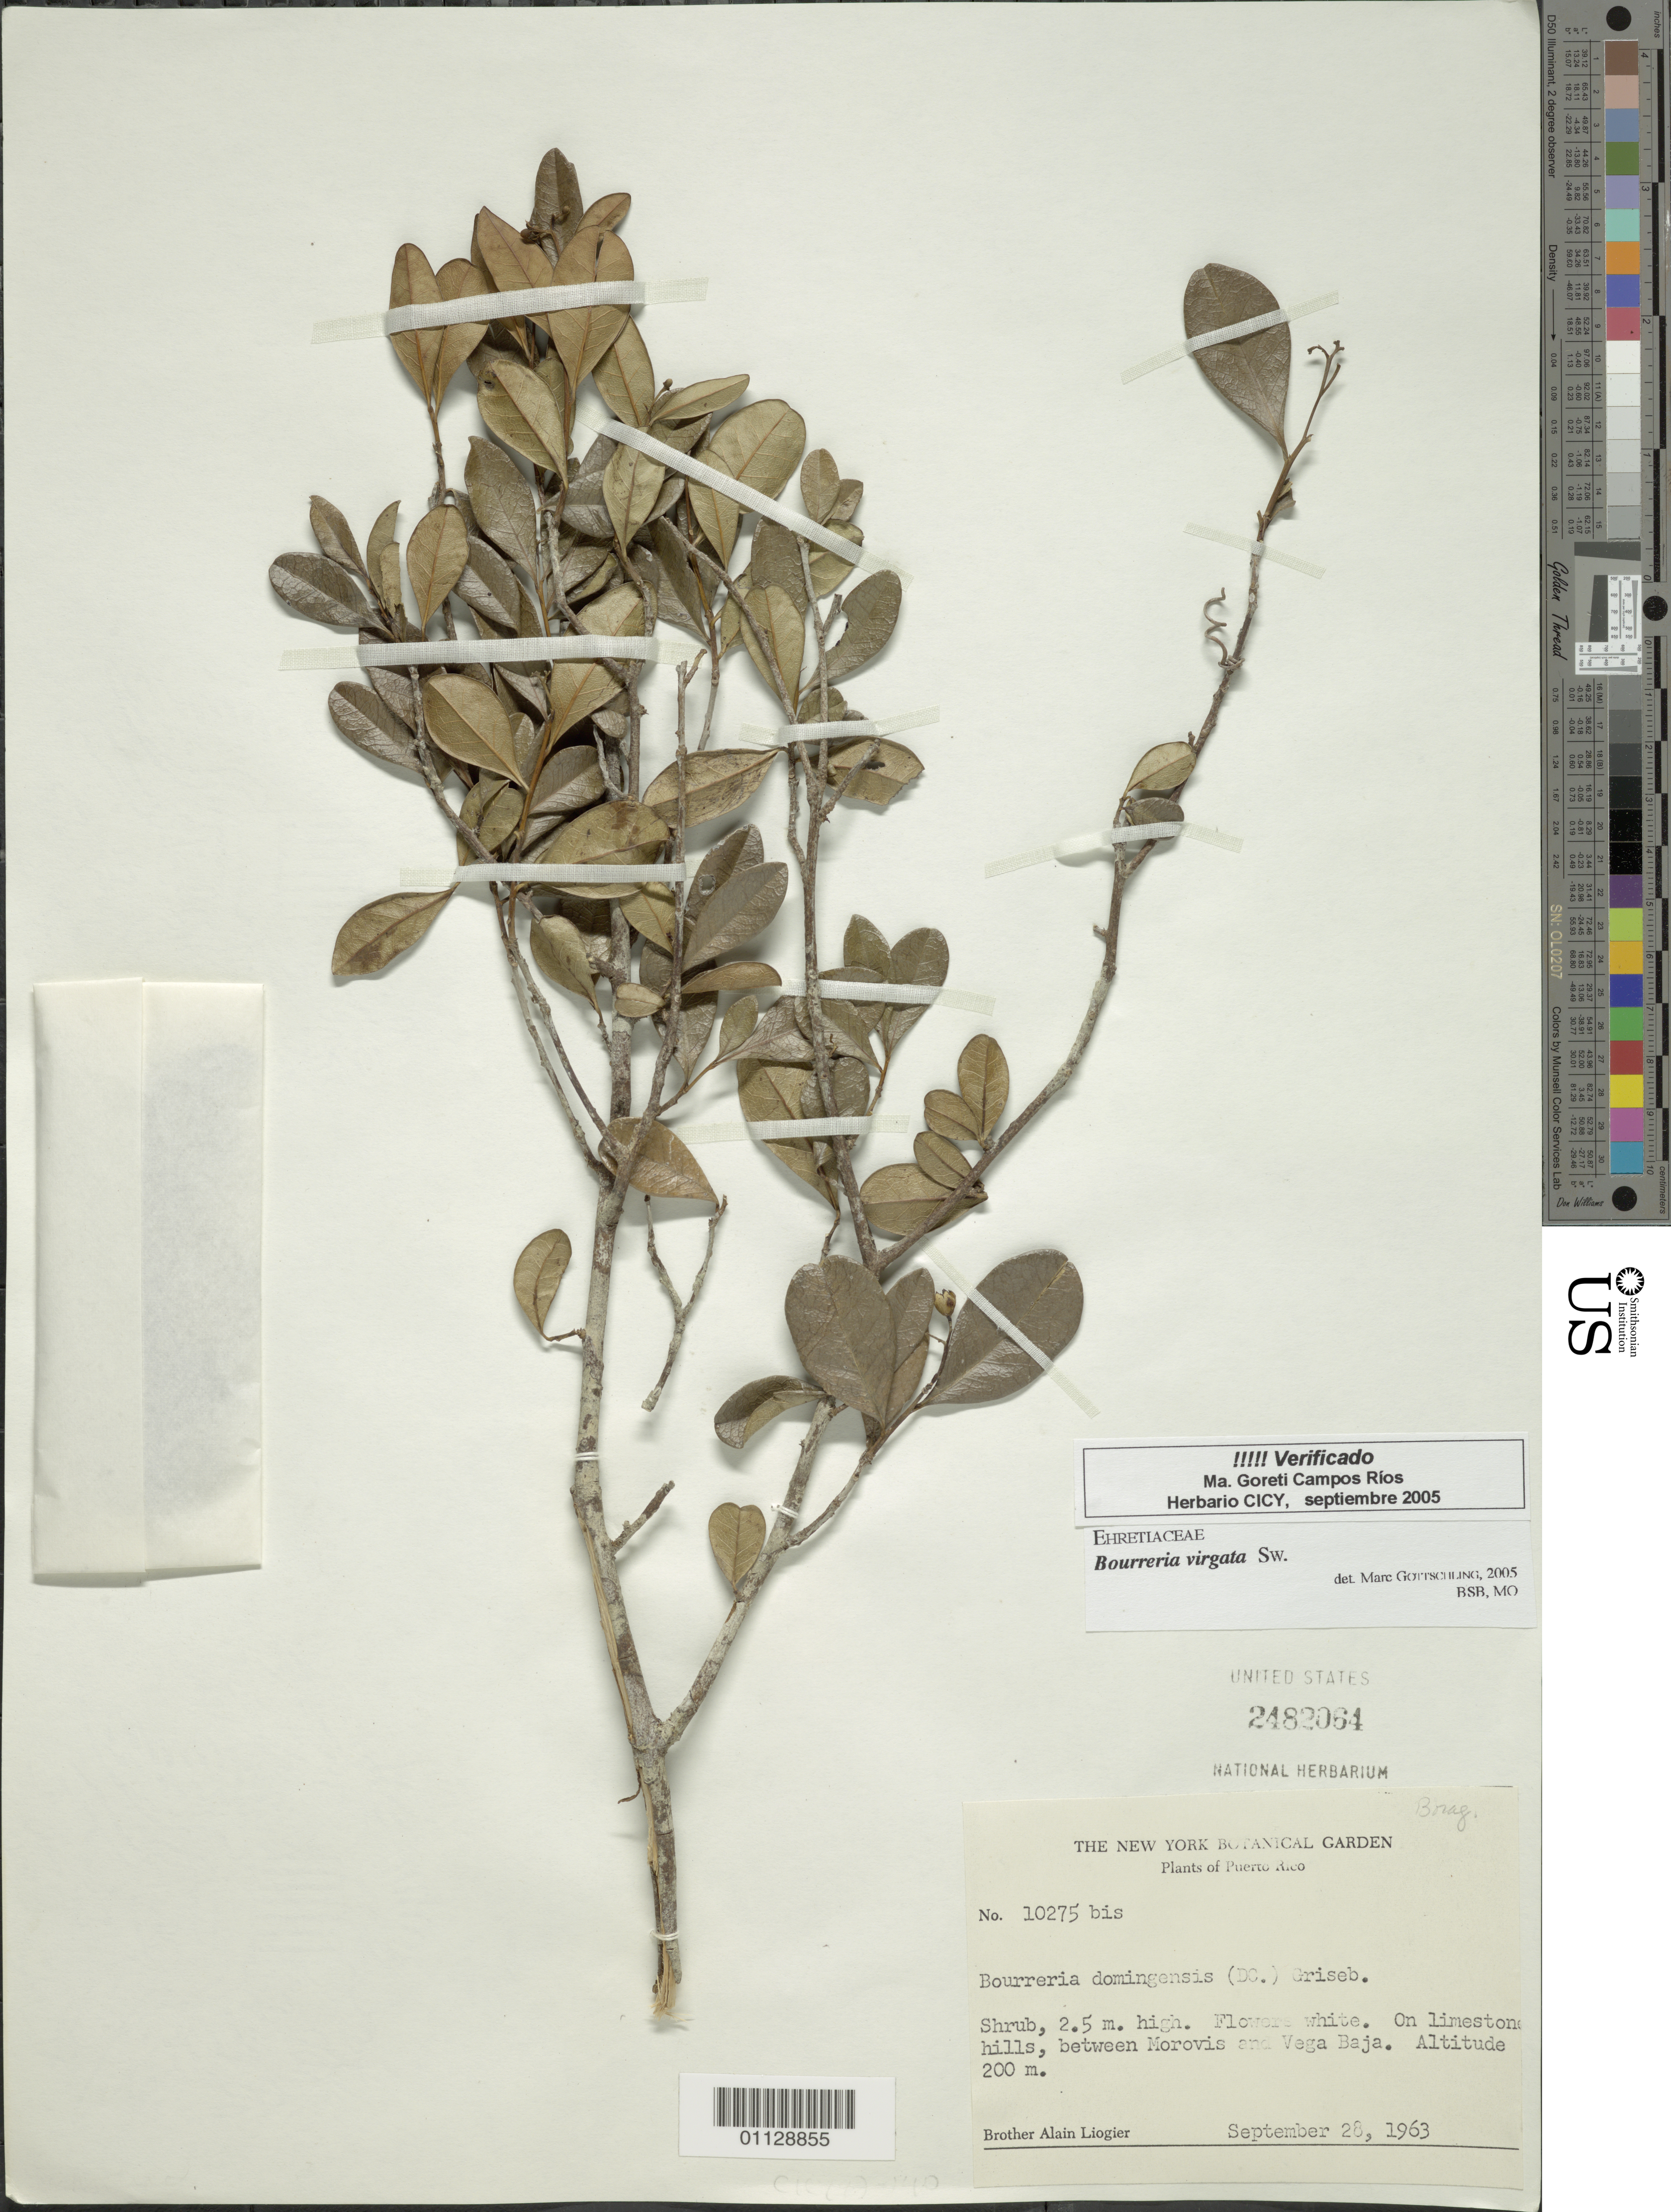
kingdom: Plantae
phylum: Tracheophyta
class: Magnoliopsida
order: Boraginales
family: Ehretiaceae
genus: Bourreria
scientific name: Bourreria virgata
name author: (Sw.) G. Don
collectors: A. H. Liogier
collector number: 10275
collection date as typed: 28 Sep 1963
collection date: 1963-09-28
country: Puerto Rico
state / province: Vega Baja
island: Puerto Rico I.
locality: On limestone hills, between Morovis and Vega Baja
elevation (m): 200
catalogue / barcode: US 2482064